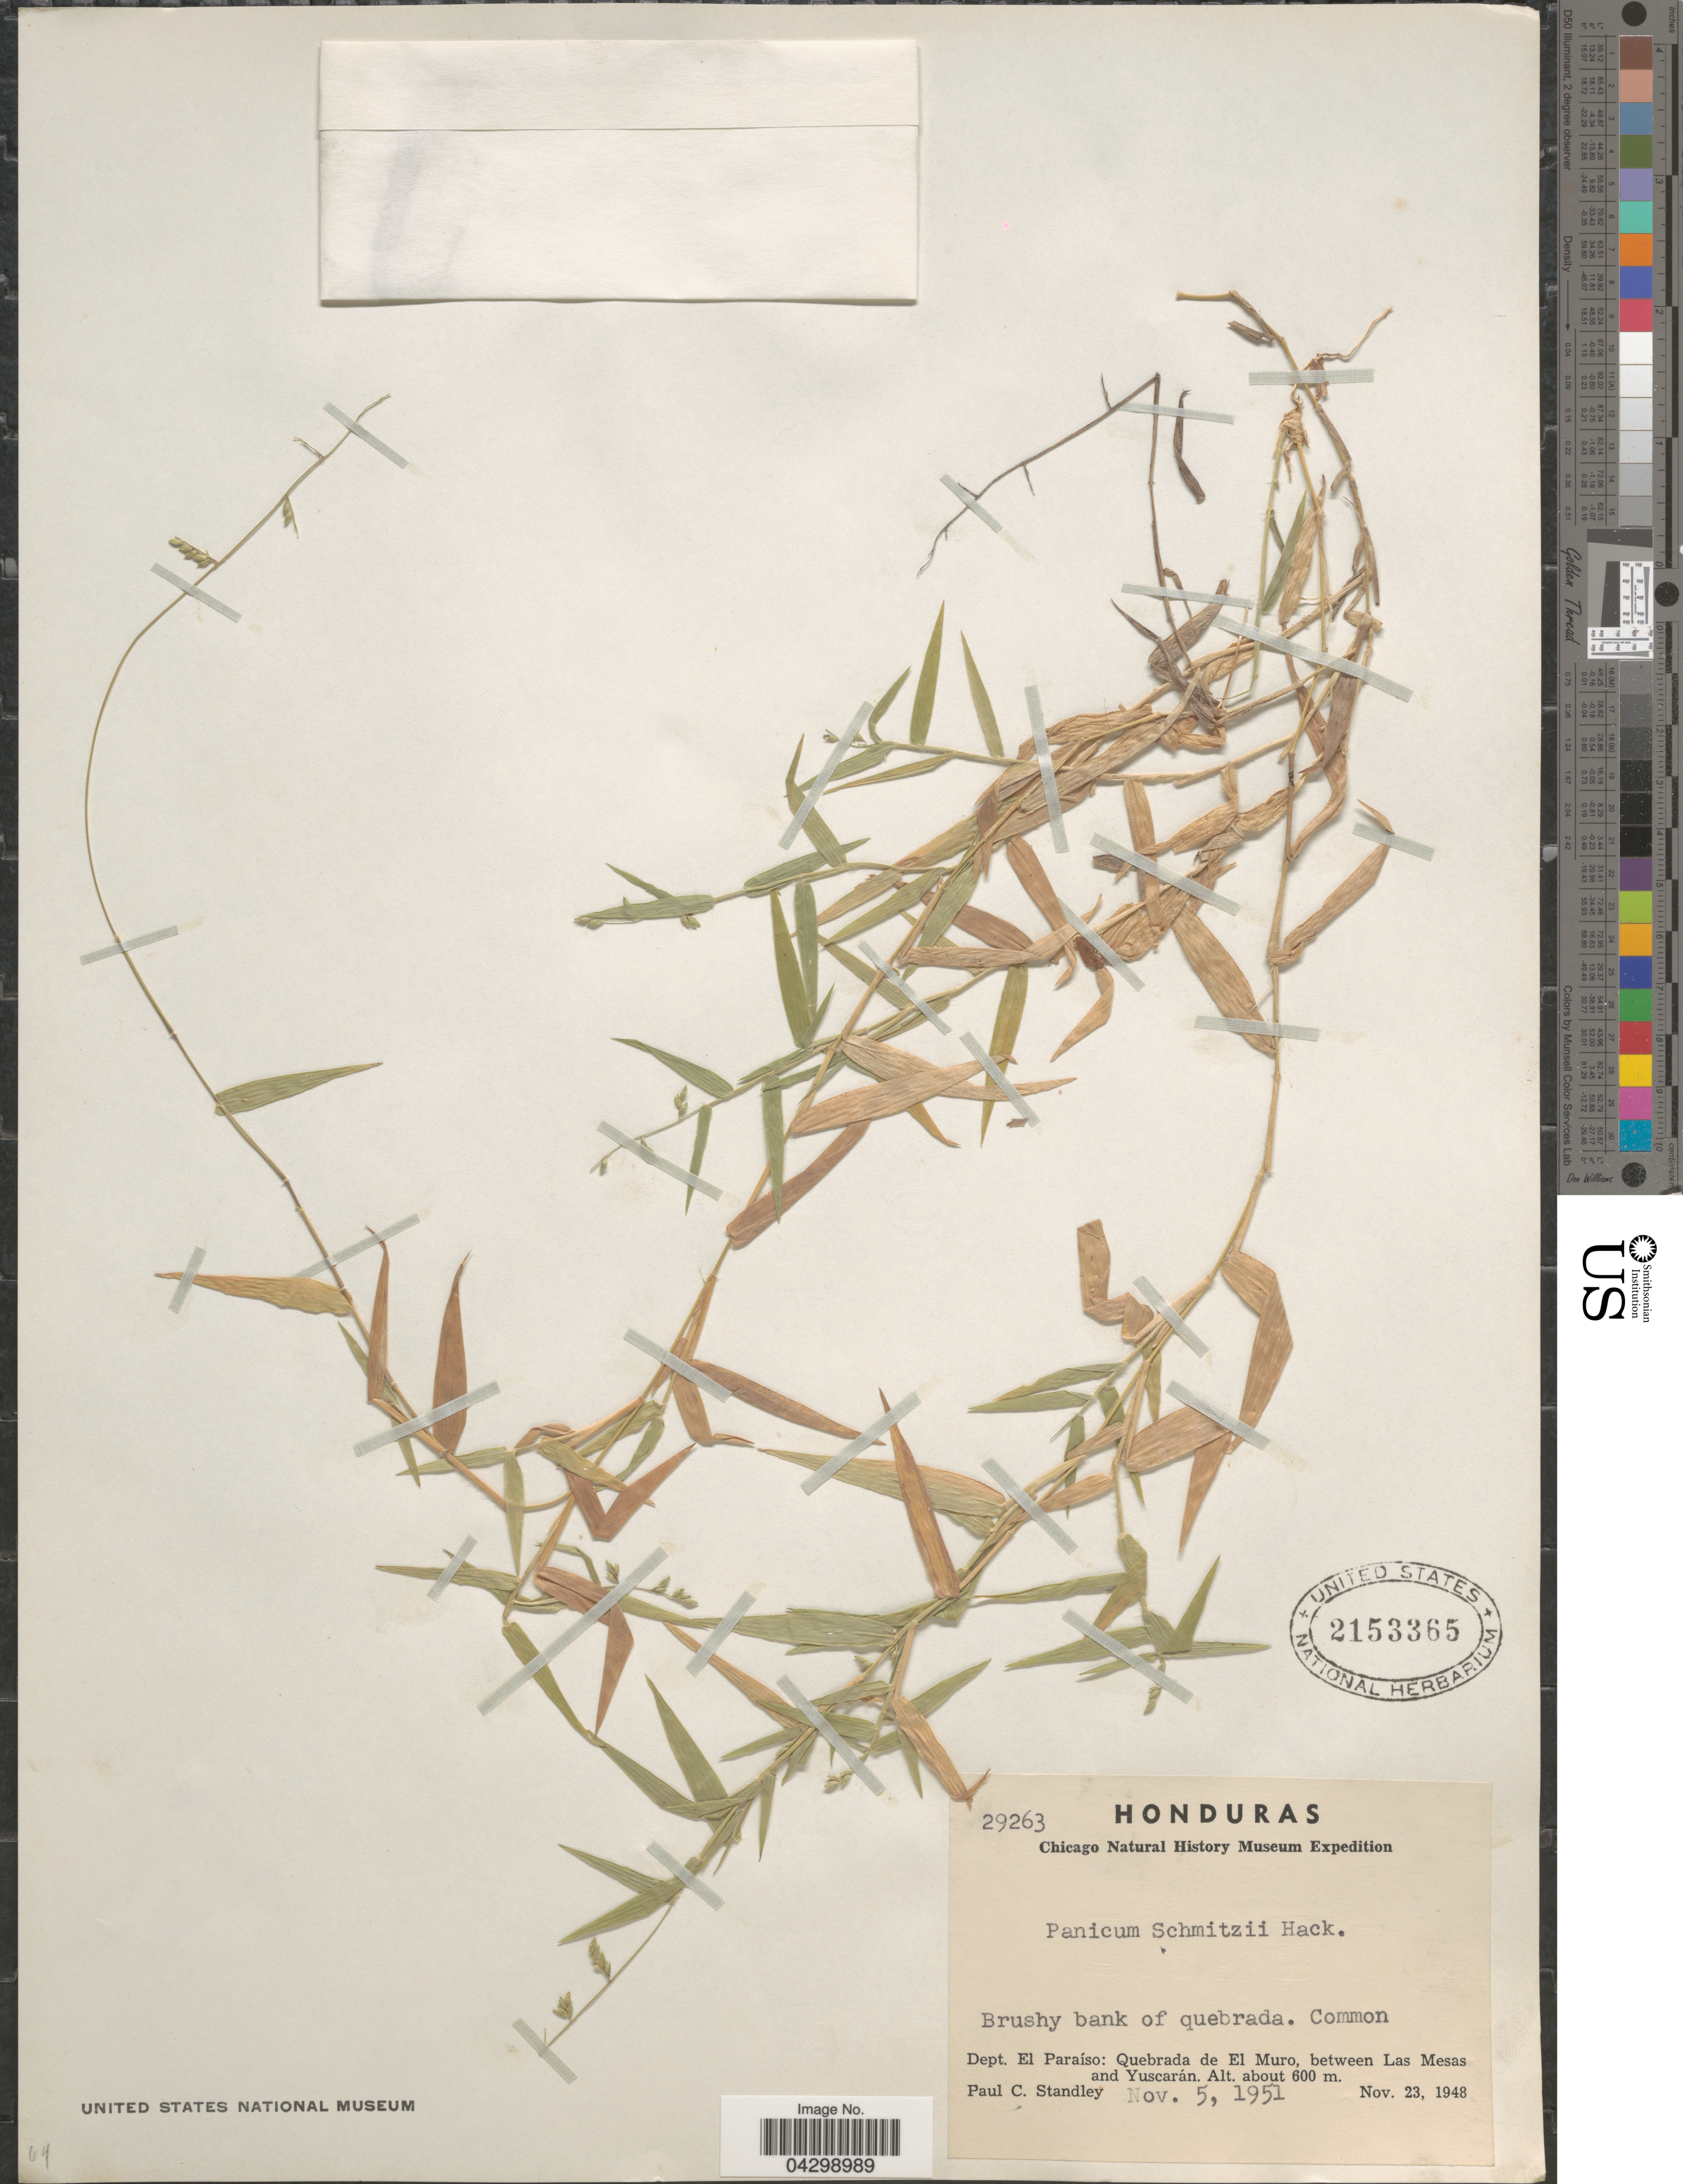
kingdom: Plantae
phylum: Tracheophyta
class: Liliopsida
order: Poales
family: Poaceae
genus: Panicum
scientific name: Panicum venezuelae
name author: Hack.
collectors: P. C. Standley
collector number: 29263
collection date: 1951-11-05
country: Honduras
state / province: El Paraiso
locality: Chicago Natural History Museum Expedition. Brushy bank of quebrada. Common. Dept. El Paraíso: Quebrada de El Muro, between Las Mesas and Yuscarán.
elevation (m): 600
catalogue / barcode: US 2153365